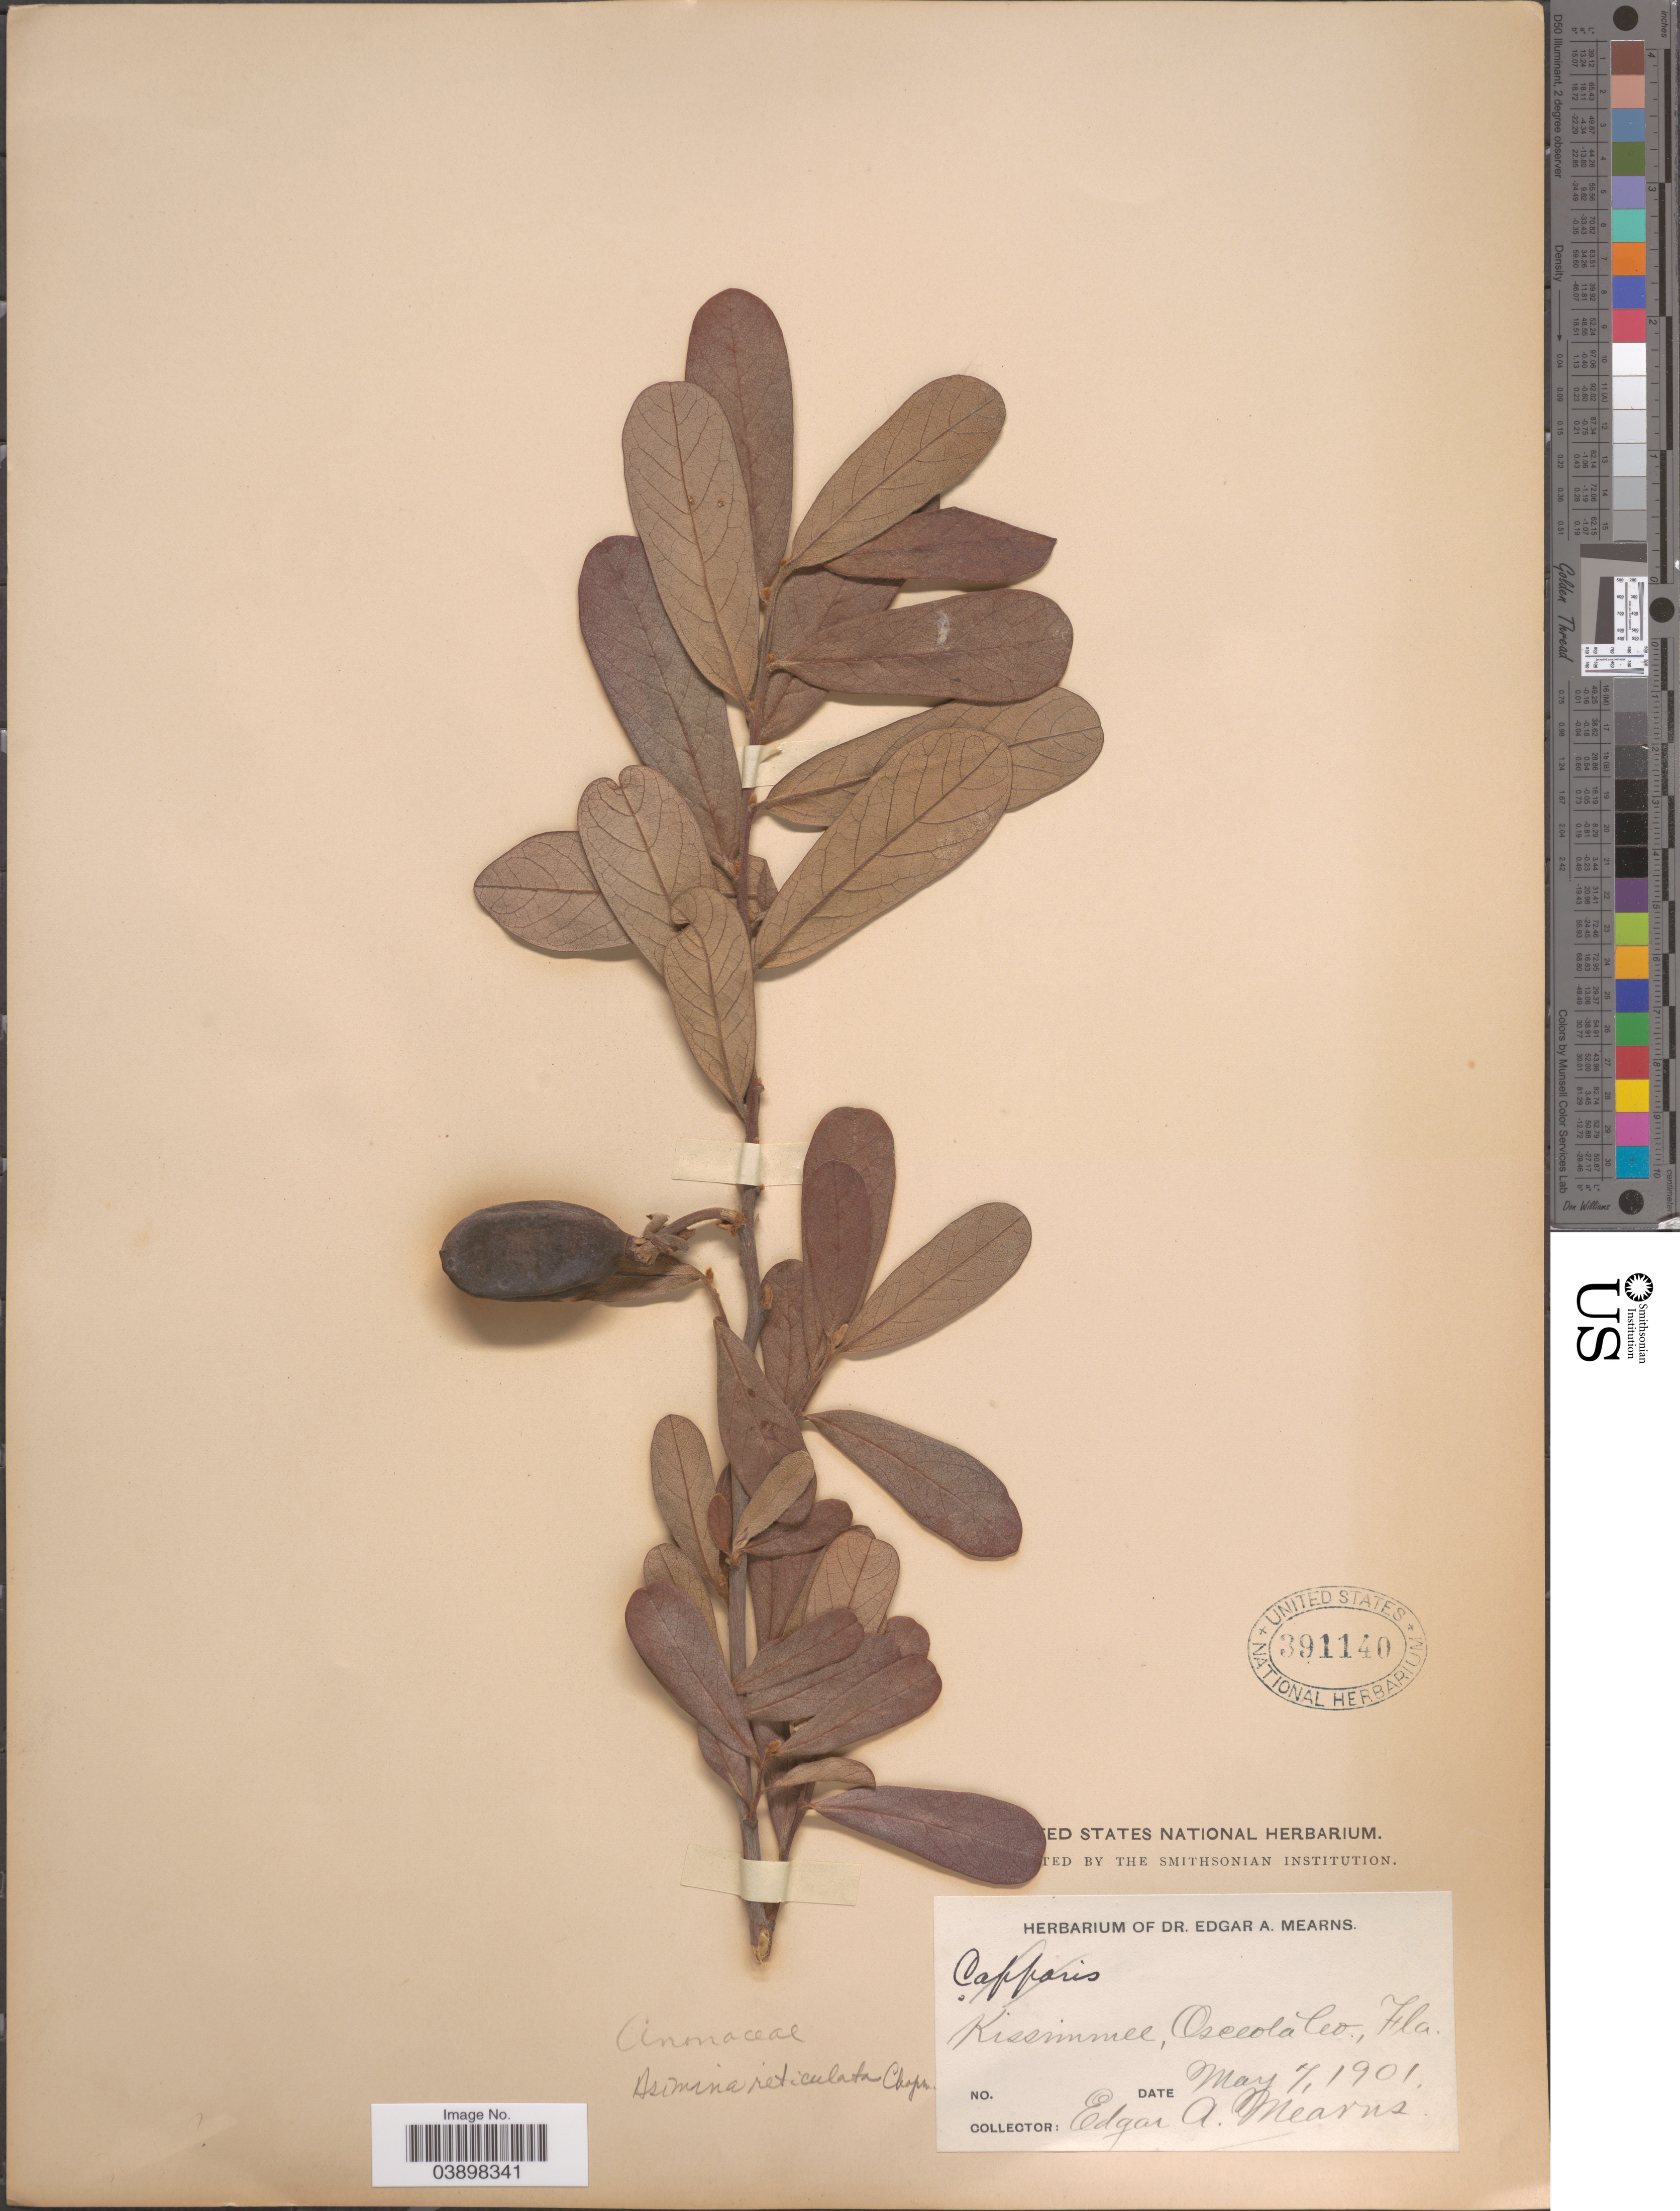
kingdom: Plantae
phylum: Tracheophyta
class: Magnoliopsida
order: Magnoliales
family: Annonaceae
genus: Asimina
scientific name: Asimina reticulata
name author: (Shuttlew.) Chapm.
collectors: E. A. Mearns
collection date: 1901-05-07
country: United States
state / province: Florida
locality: Kissimmee, Osceola Co.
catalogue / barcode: US 391140